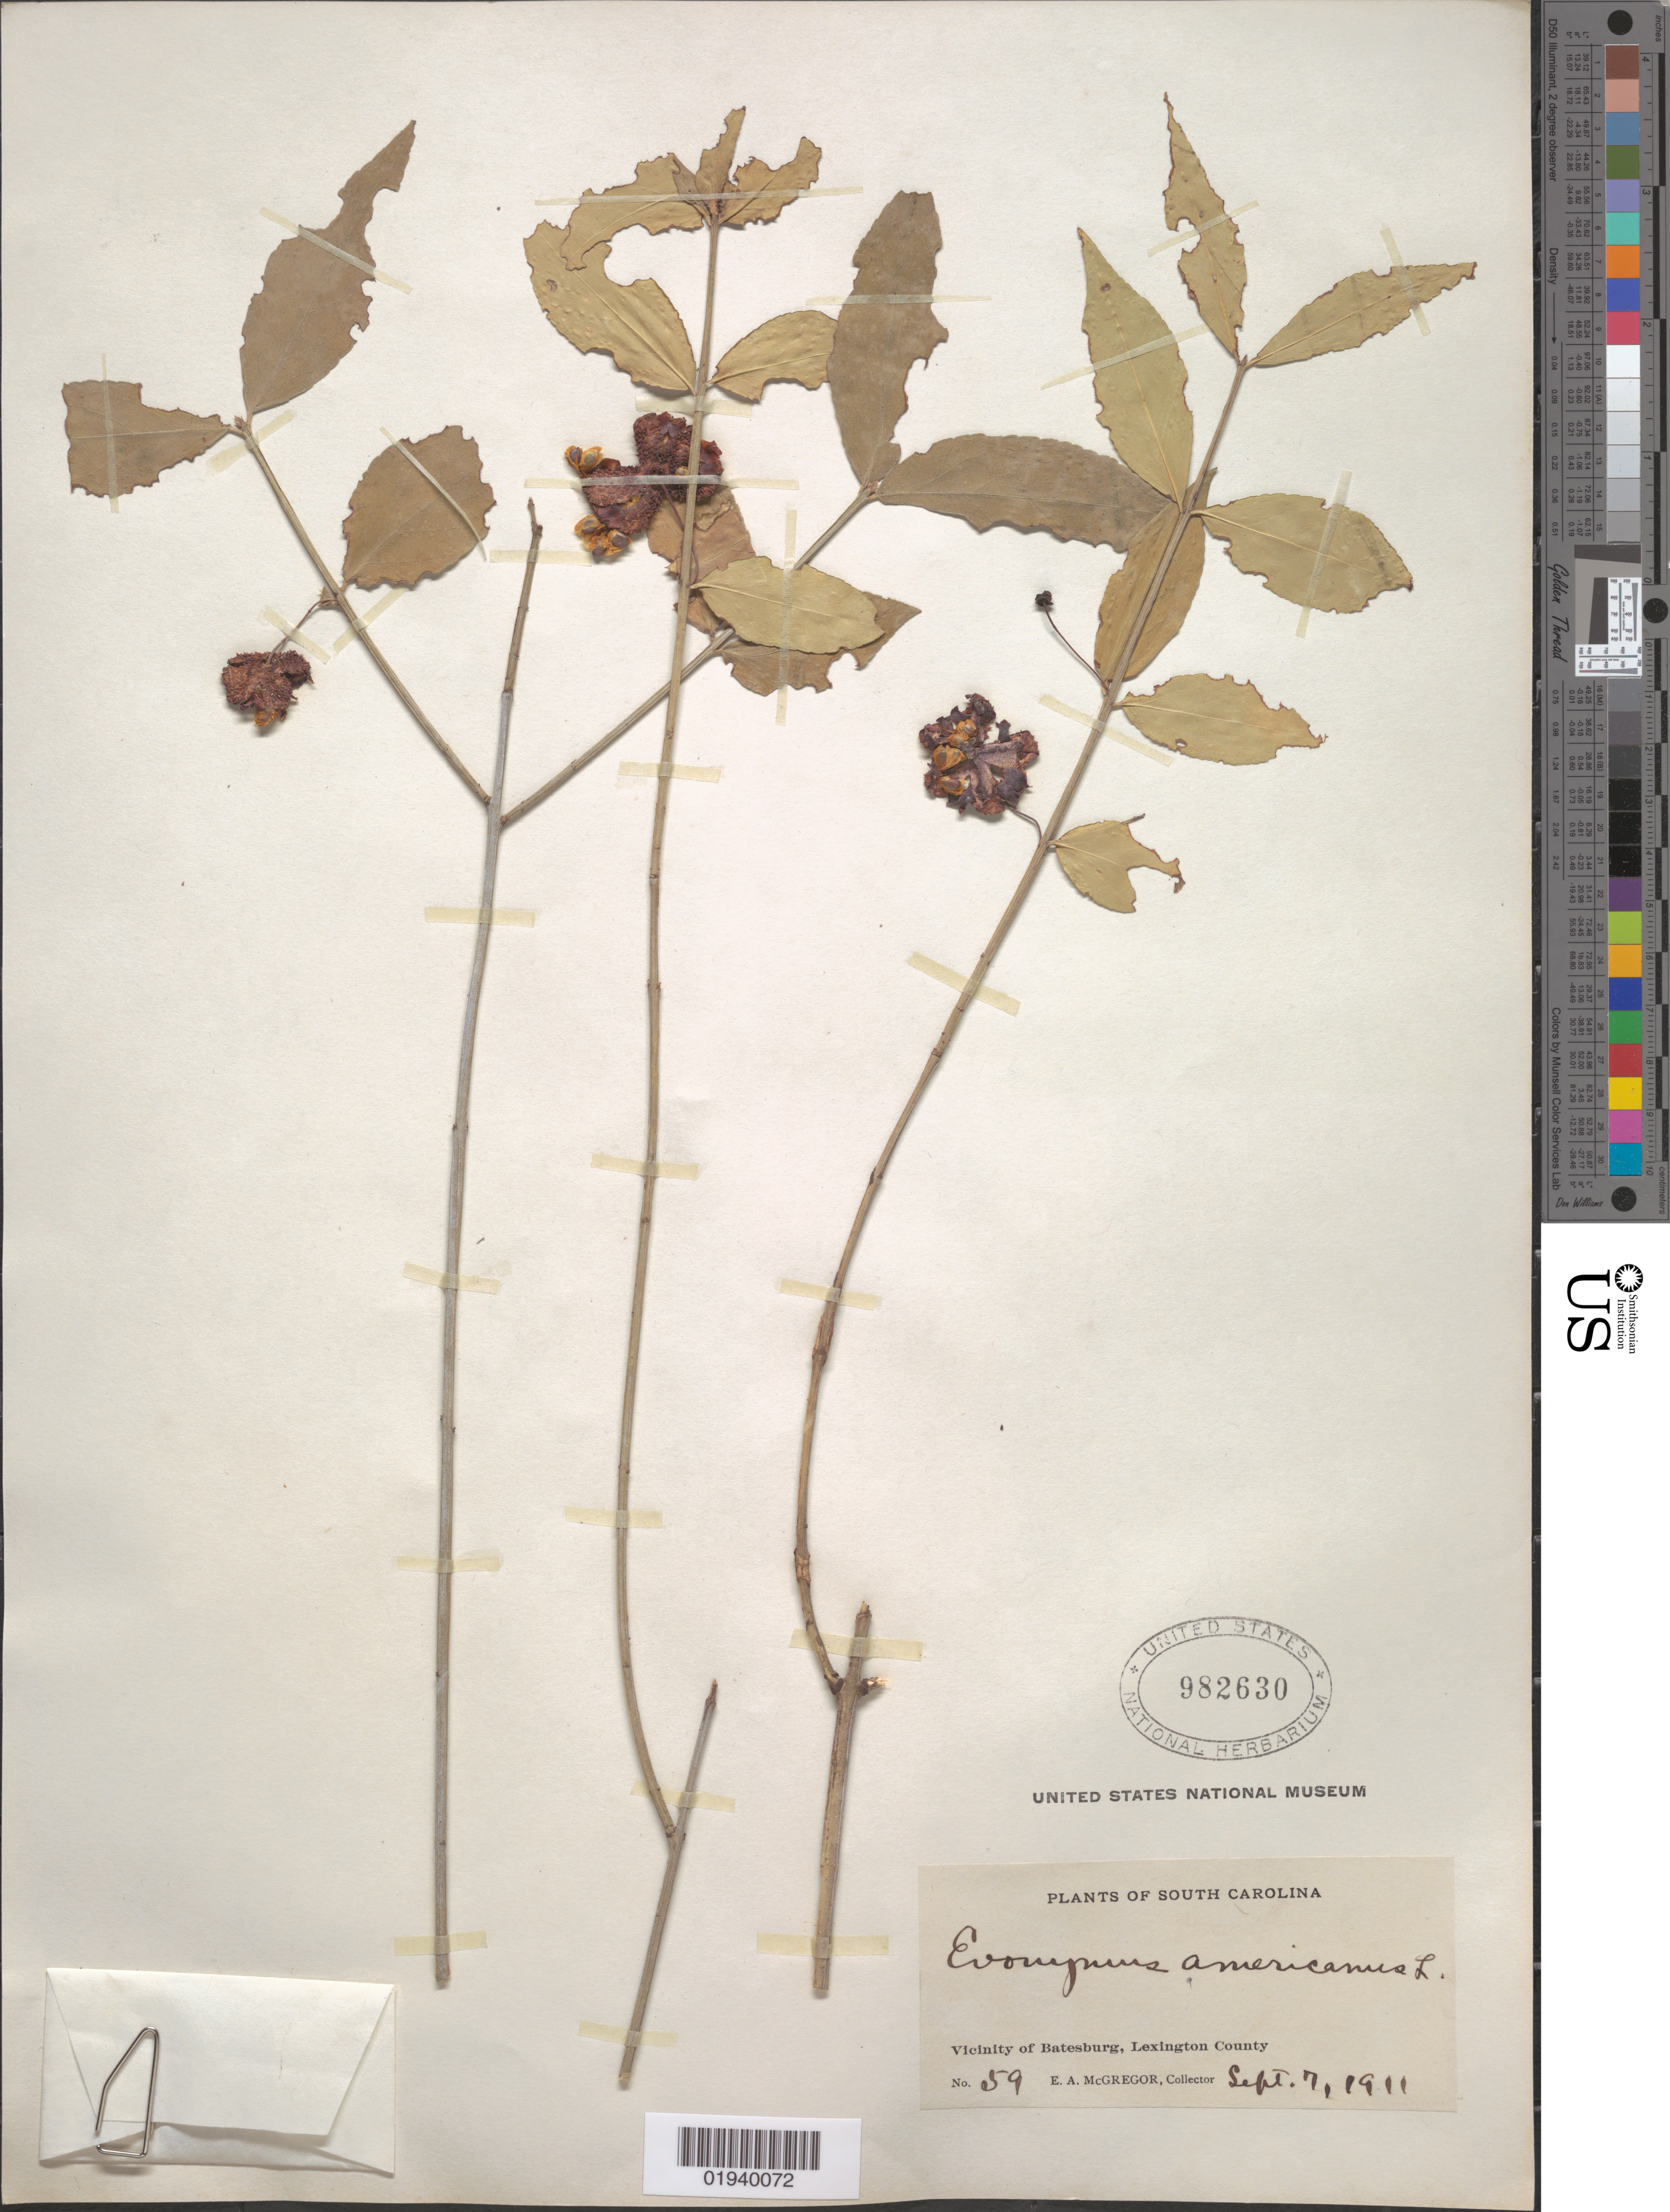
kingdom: Plantae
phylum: Tracheophyta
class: Magnoliopsida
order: Celastrales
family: Celastraceae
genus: Euonymus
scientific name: Euonymus americanus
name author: L.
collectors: E. A. McGregor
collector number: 59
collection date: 1911-09-07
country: United States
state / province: South Carolina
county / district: Lexington County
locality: Batesburg, vicinity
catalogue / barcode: US 982630